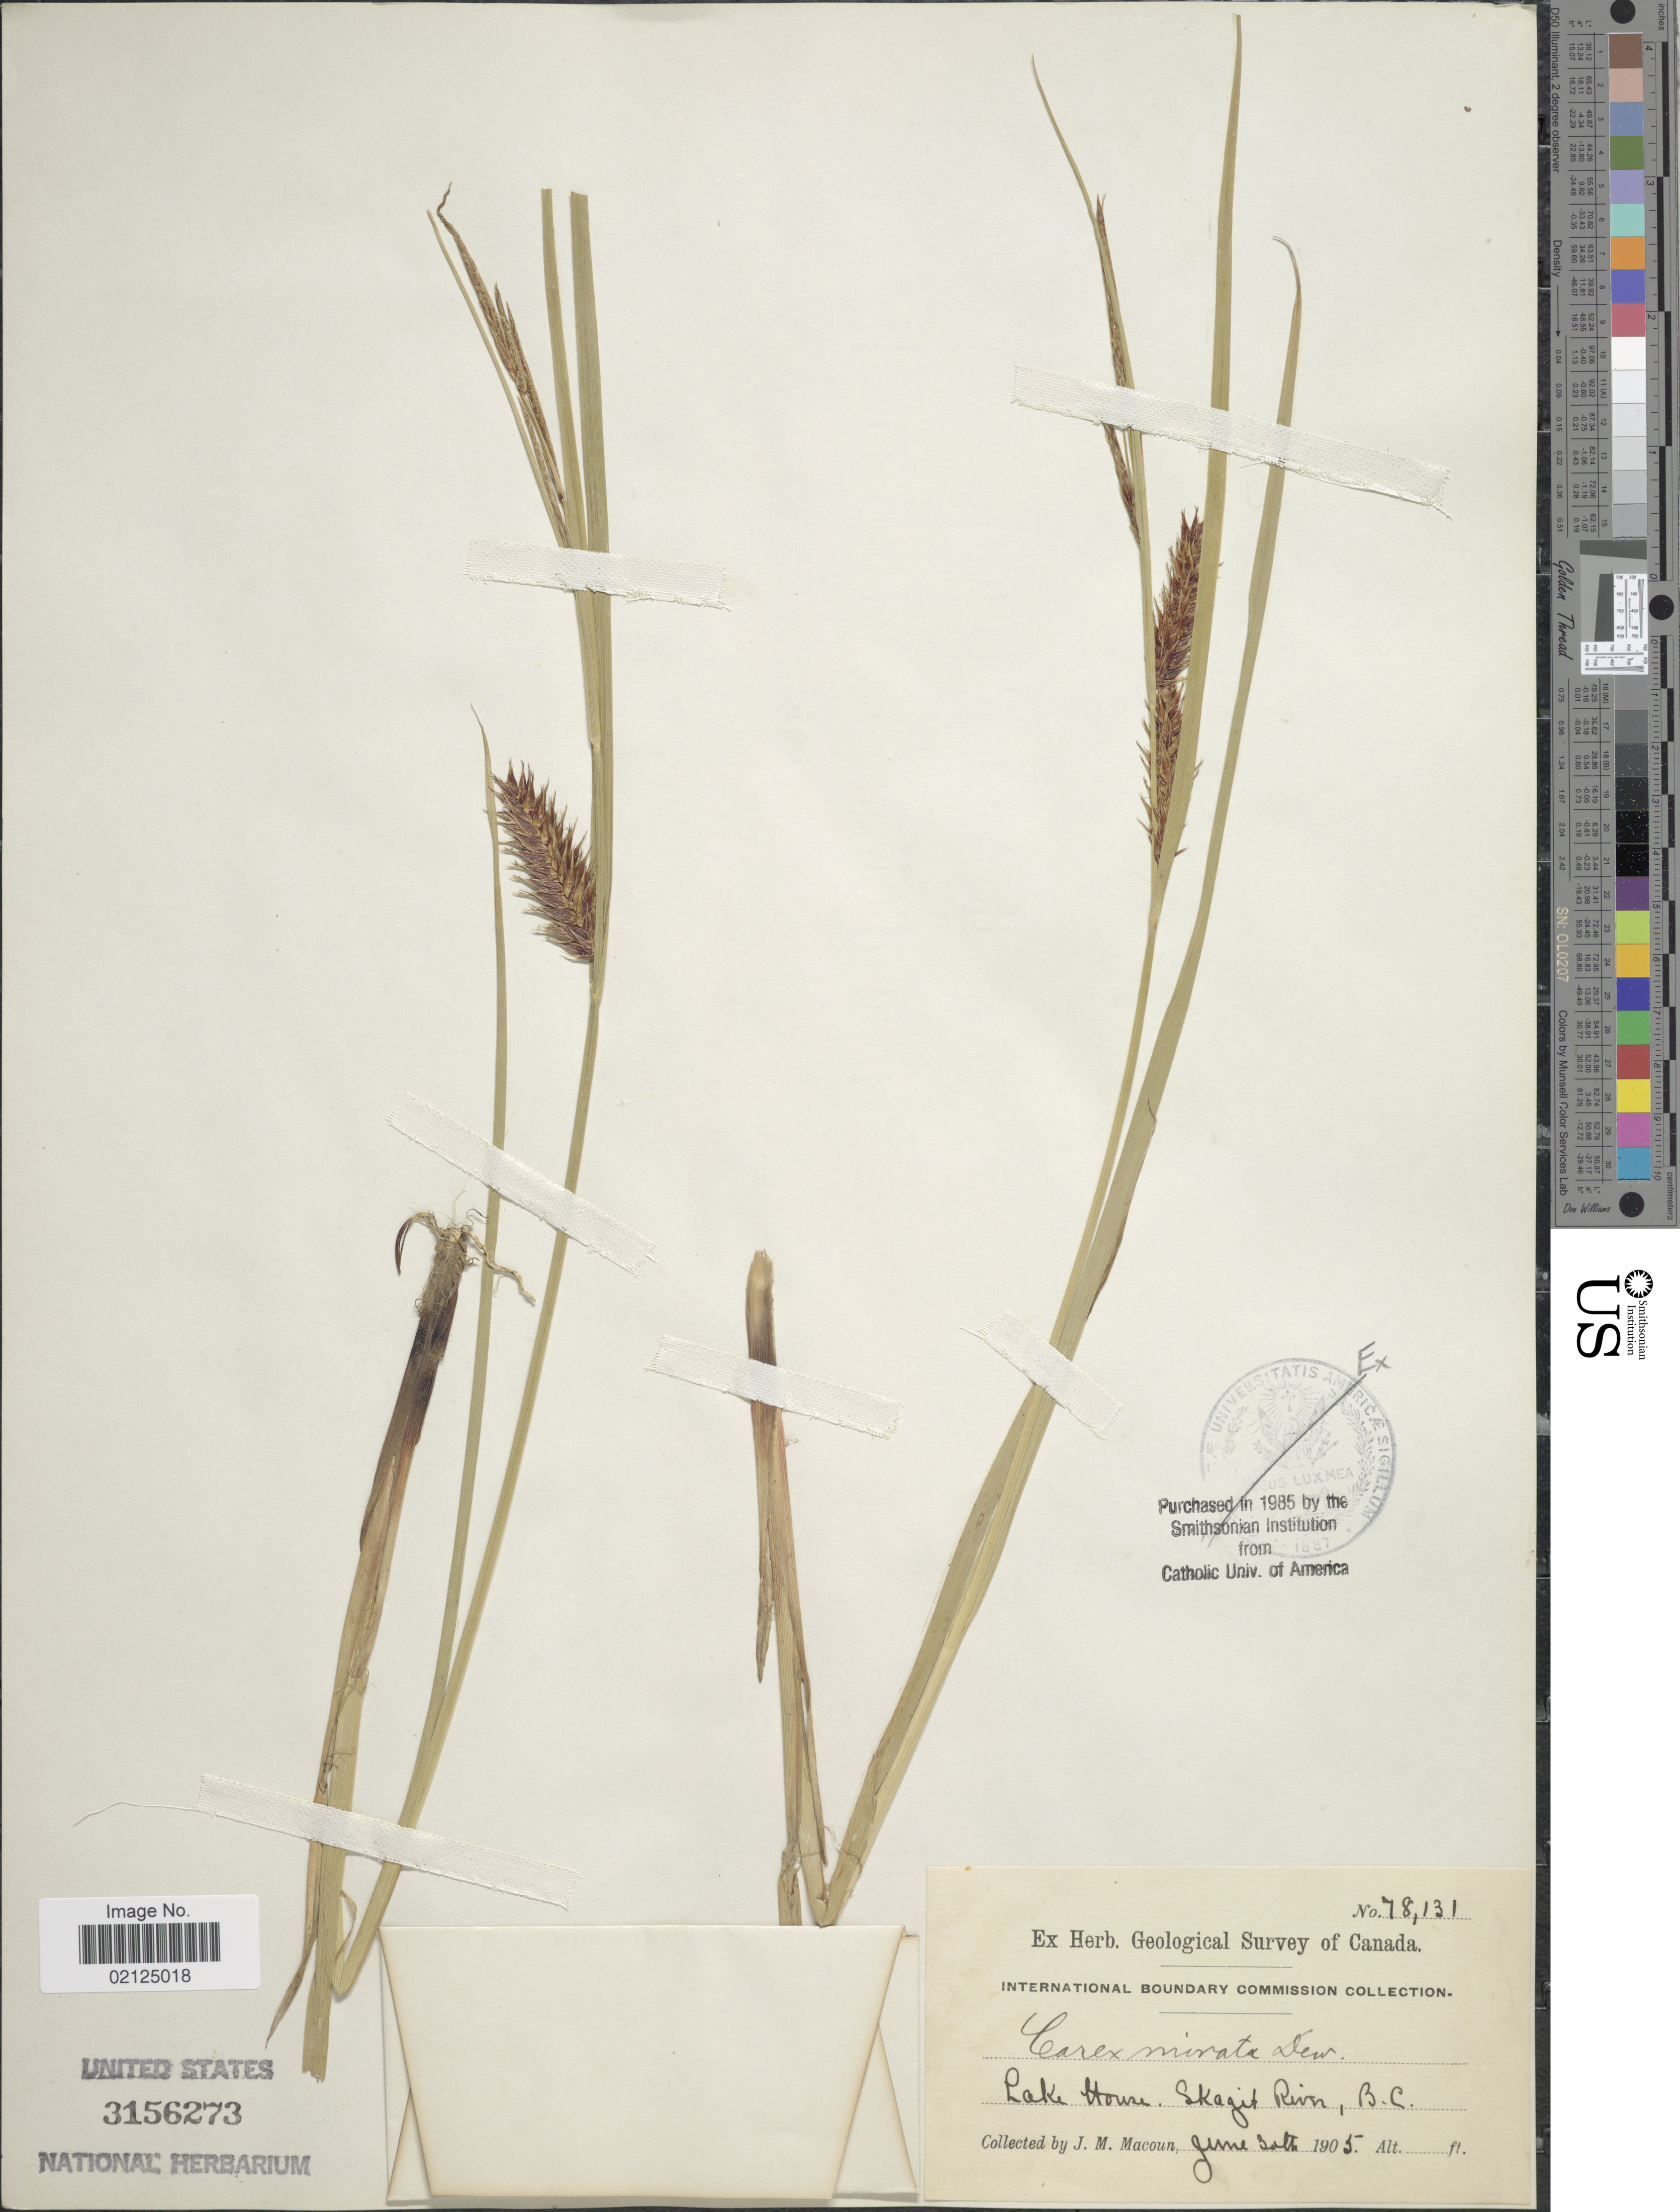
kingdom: Plantae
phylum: Tracheophyta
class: Liliopsida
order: Poales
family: Cyperaceae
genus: Carex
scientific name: Carex exsiccata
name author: L.H. Bailey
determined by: Strong, Mark T., (BOT), Smithsonian Institution - National Museum of Natural History (UNITED STATES)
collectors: J. M. Macoun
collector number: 78131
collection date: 1905-06-30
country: Canada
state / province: British Columbia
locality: Lake House, Skagit River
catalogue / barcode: US 3156273